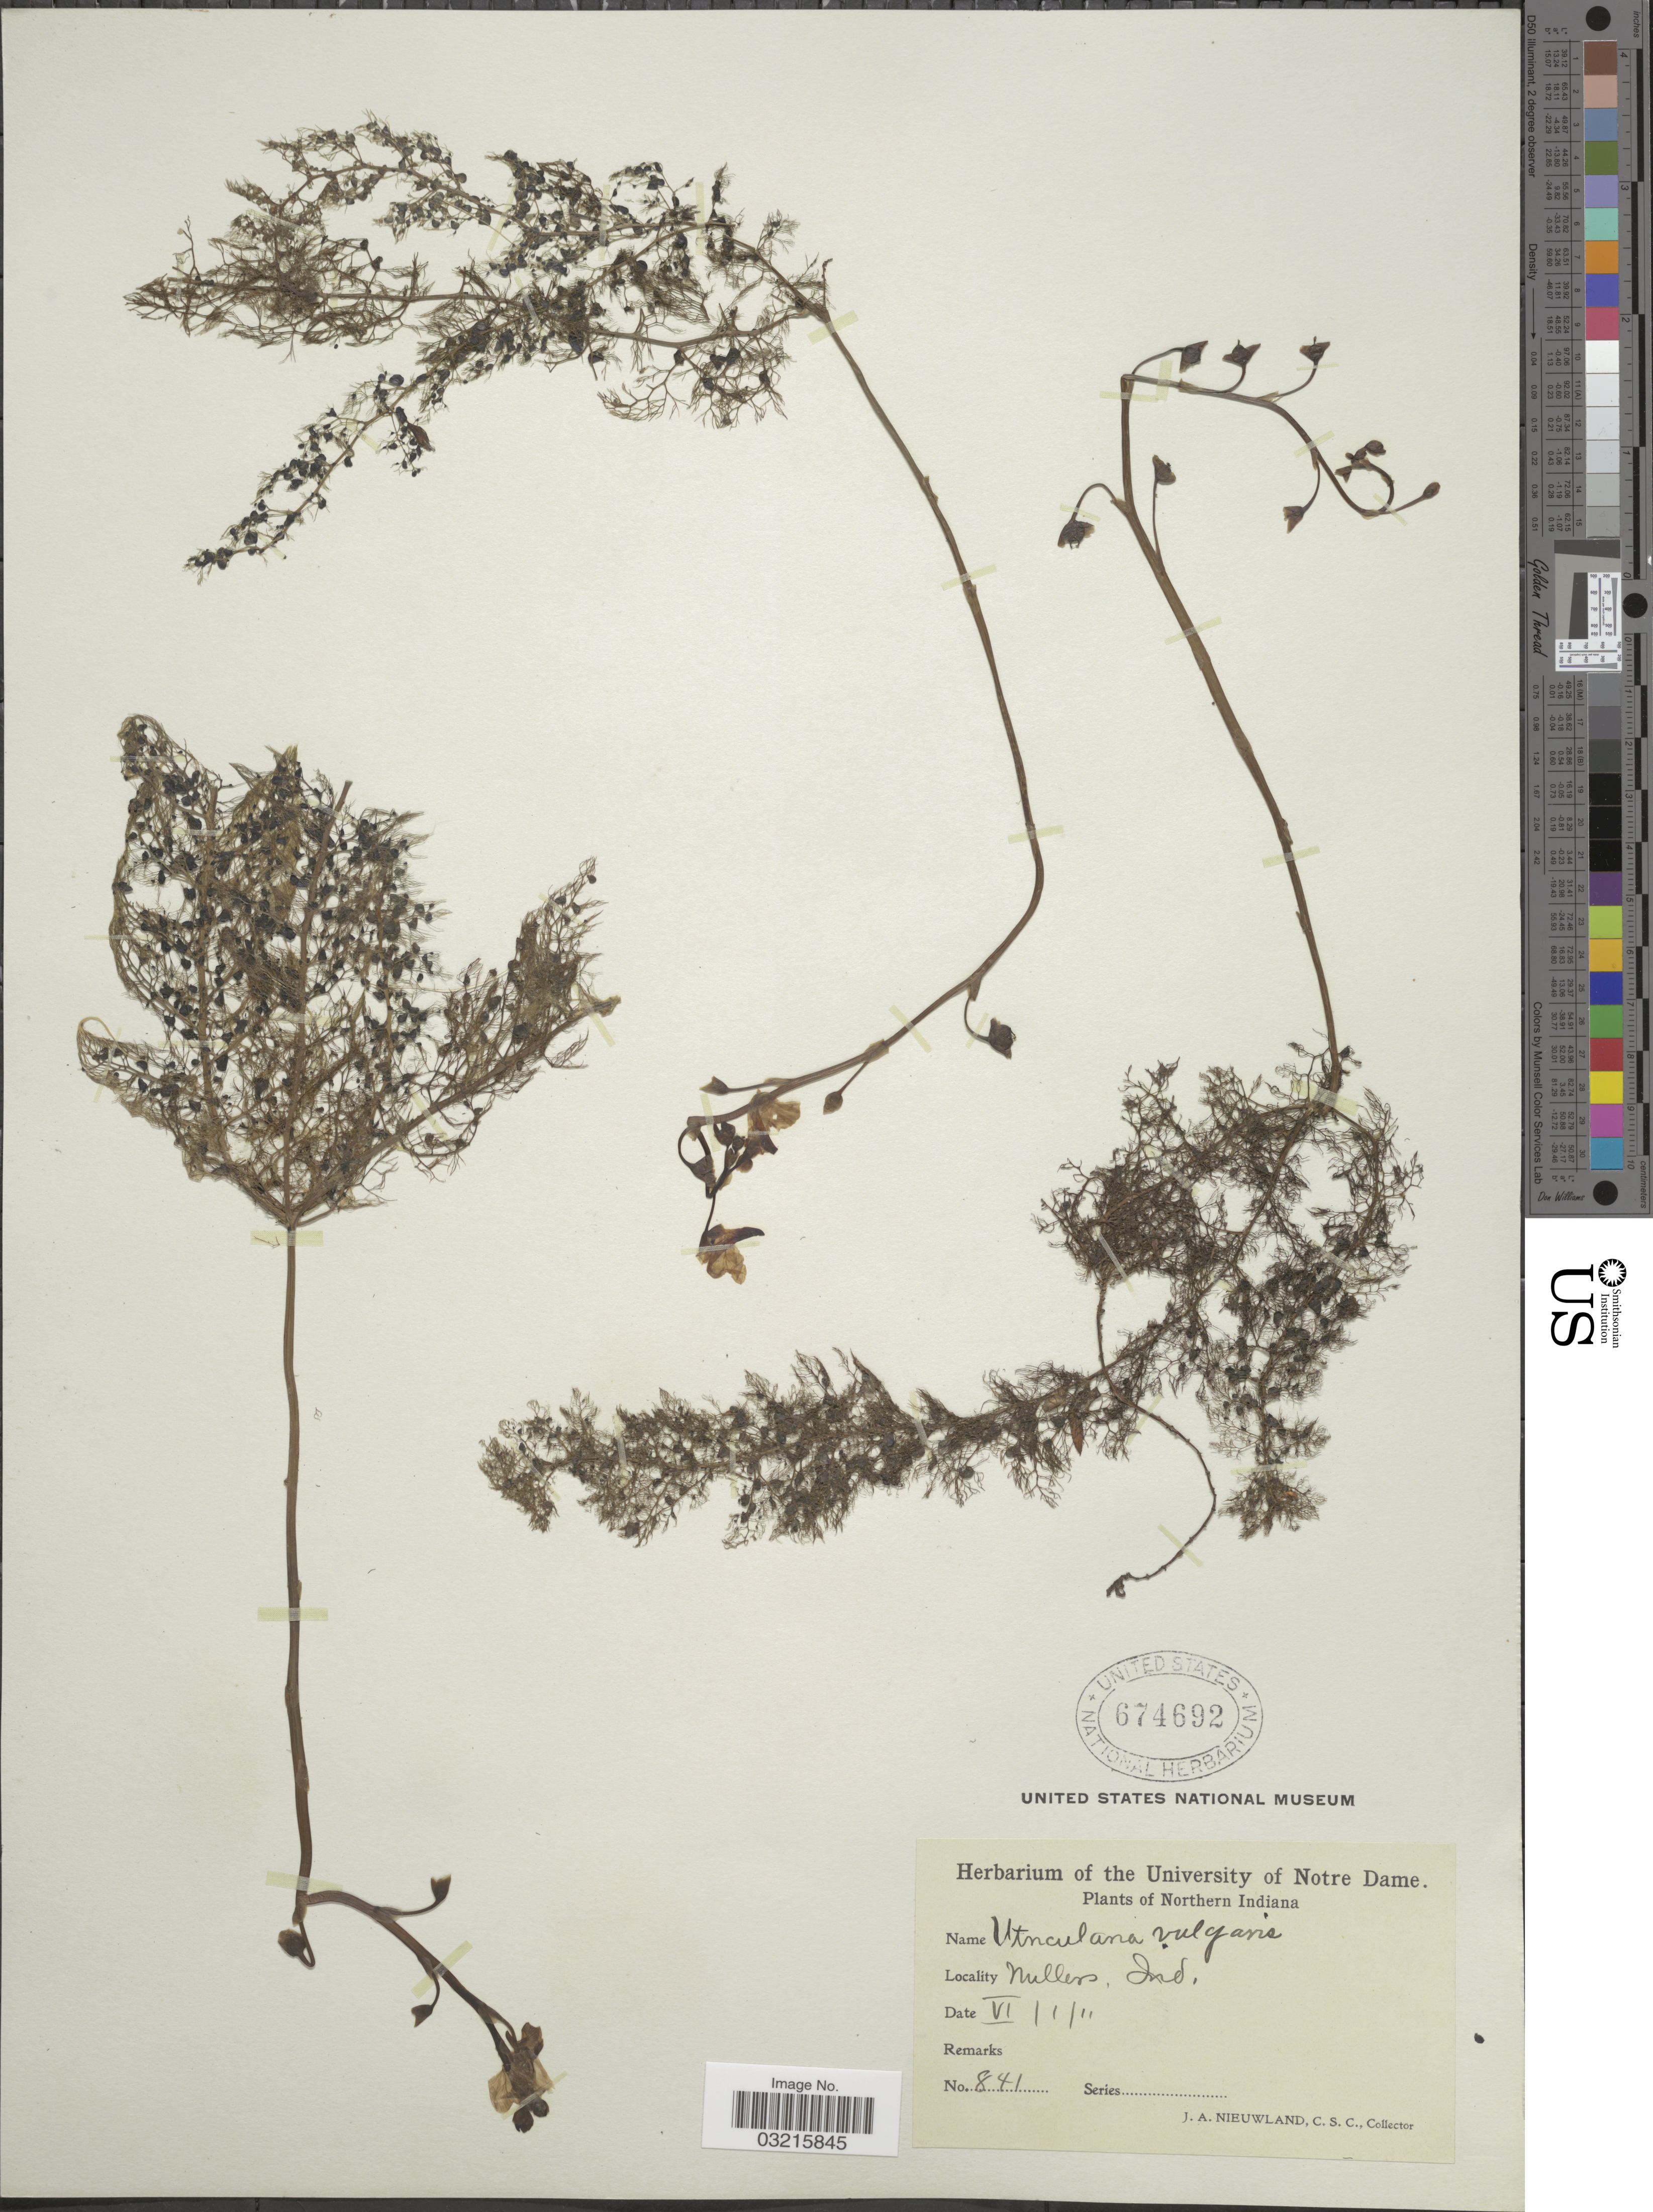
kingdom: Plantae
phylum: Tracheophyta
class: Magnoliopsida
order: Lamiales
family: Lentibulariaceae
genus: Utricularia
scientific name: Utricularia vulgaris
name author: L.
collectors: J. A. Nieuwland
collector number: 841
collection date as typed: Transcribed d/m/y: 1/6/11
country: United States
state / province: Indiana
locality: Northern Indiana. Millers.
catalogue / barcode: US 674692